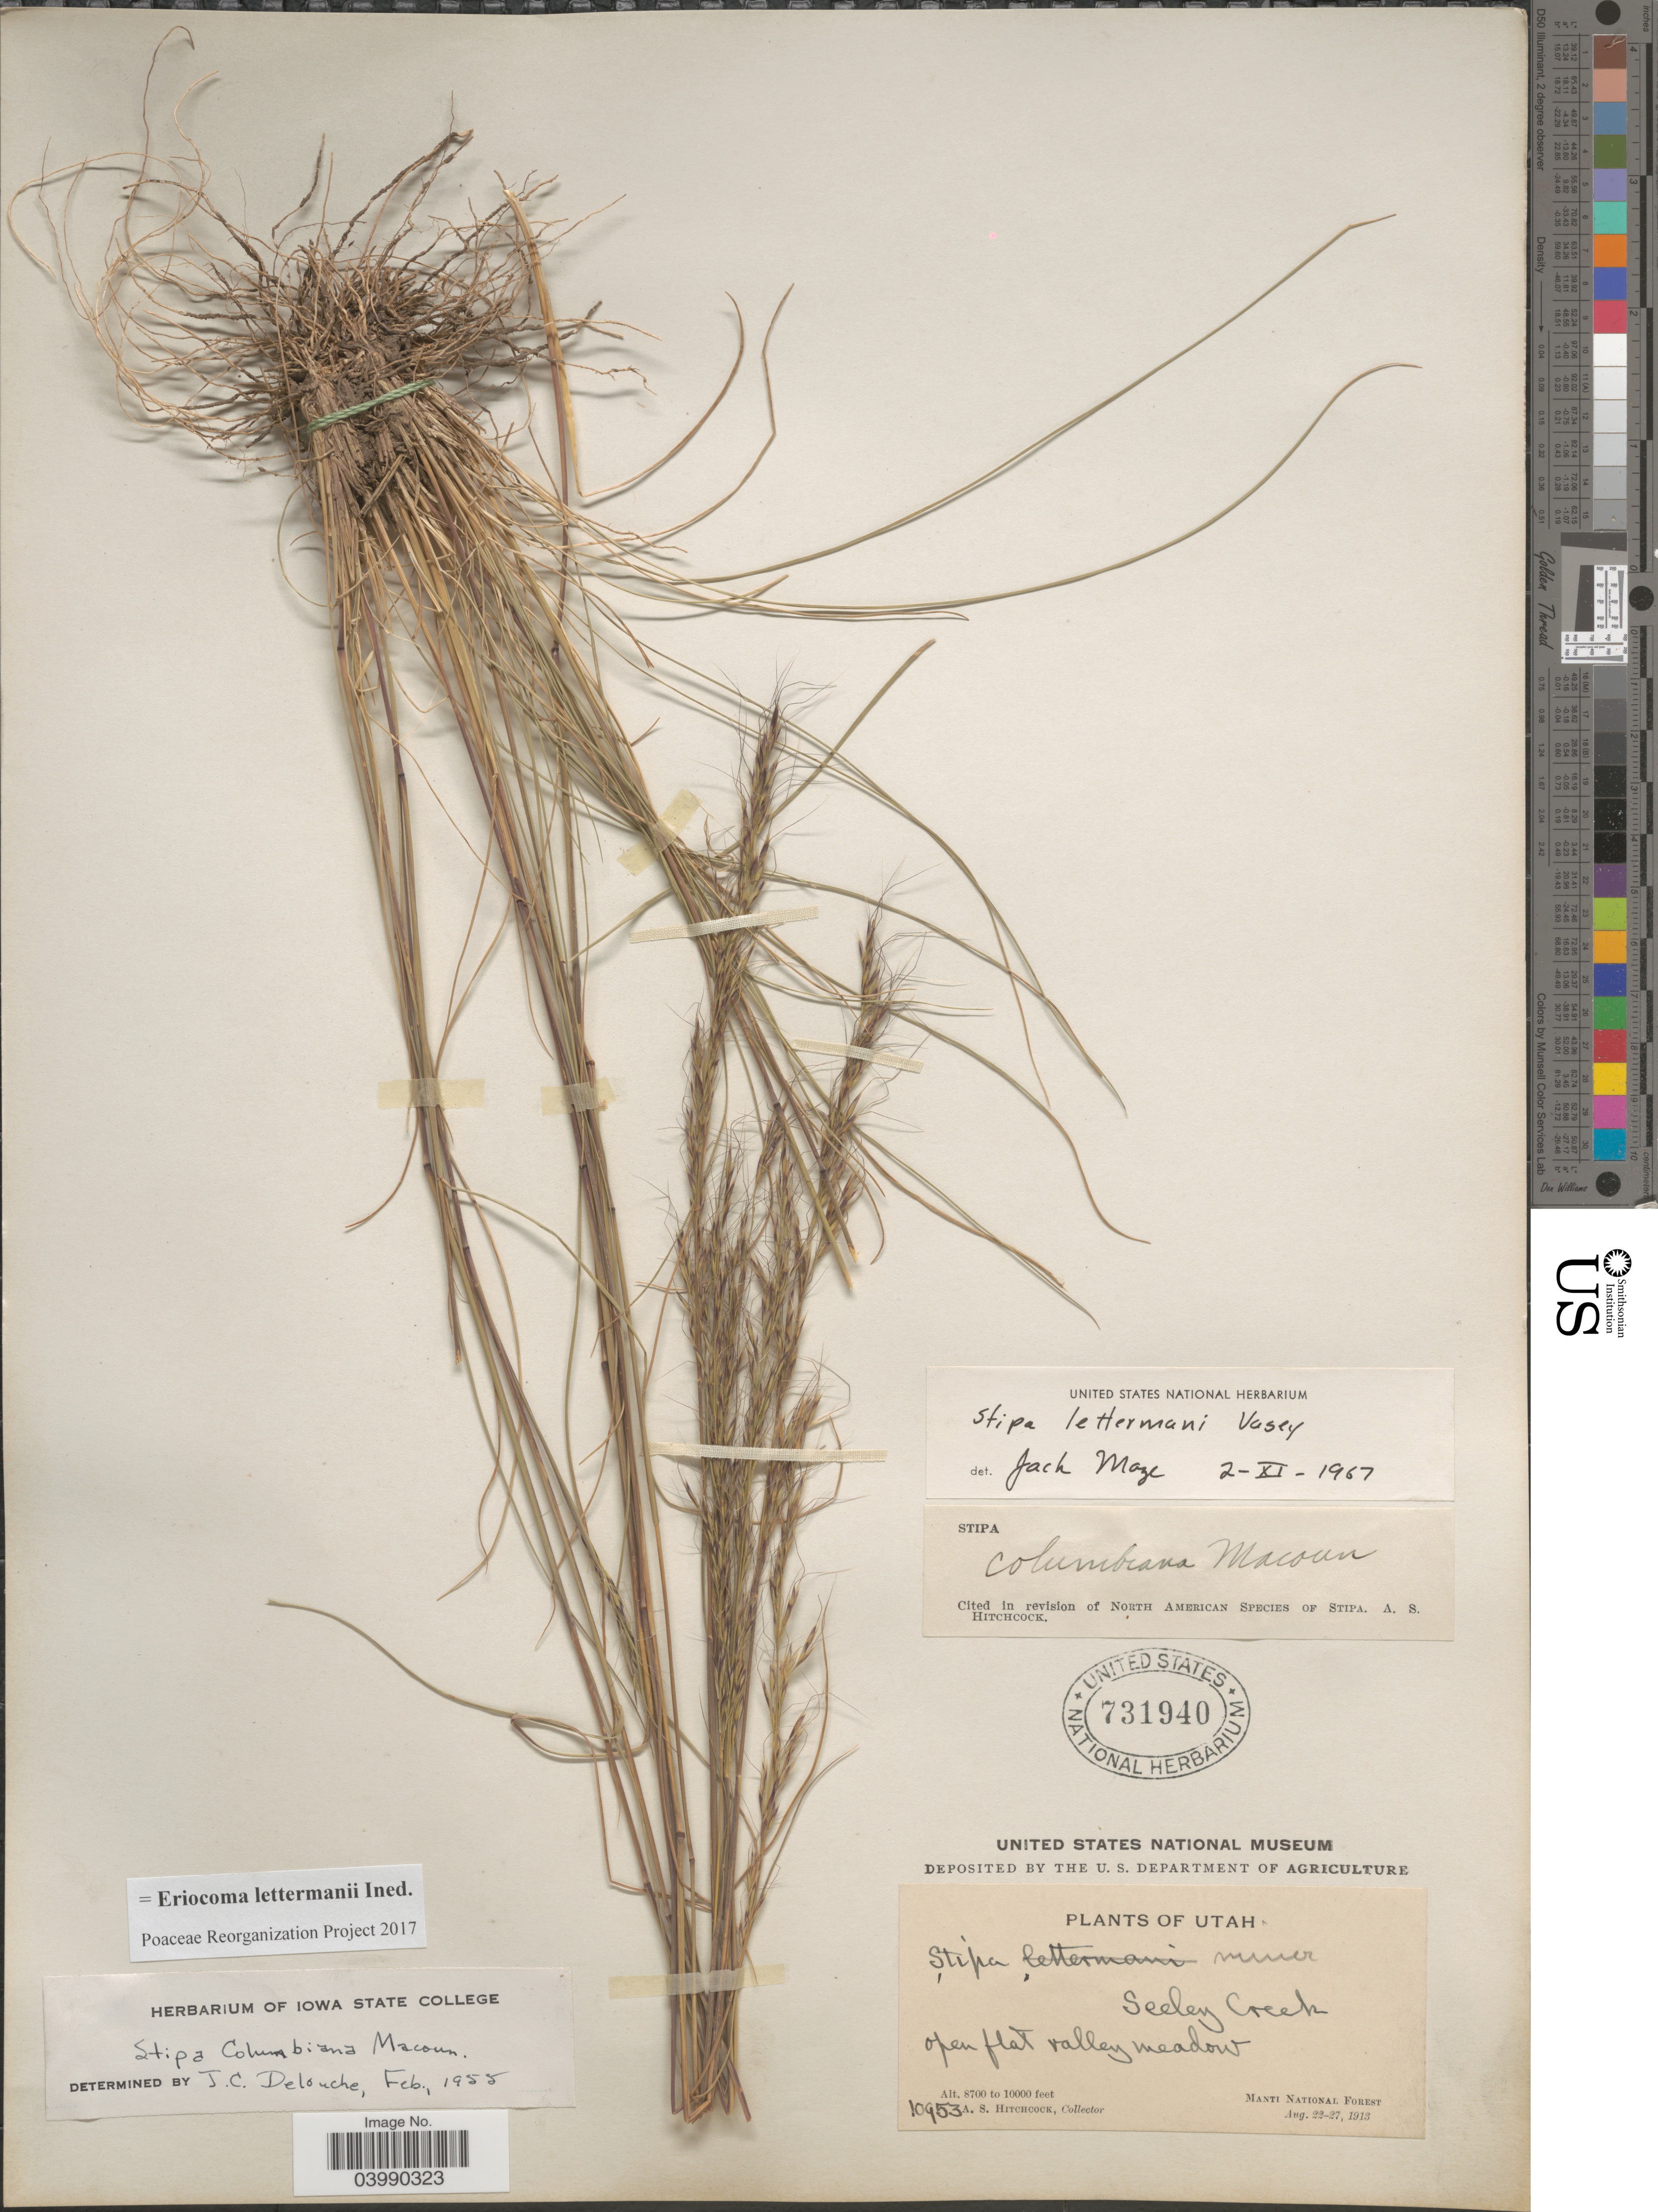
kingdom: Plantae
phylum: Tracheophyta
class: Liliopsida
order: Poales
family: Poaceae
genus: Eriocoma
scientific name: Eriocoma lettermanii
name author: (Vasey) Romasch.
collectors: A. S. Hitchcock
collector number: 10953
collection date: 1913-08-22/1913-08-27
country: United States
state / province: Utah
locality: Seeley Creek. Open flat valley meadow. Manti National Forest.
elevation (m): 2652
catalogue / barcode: US 731940